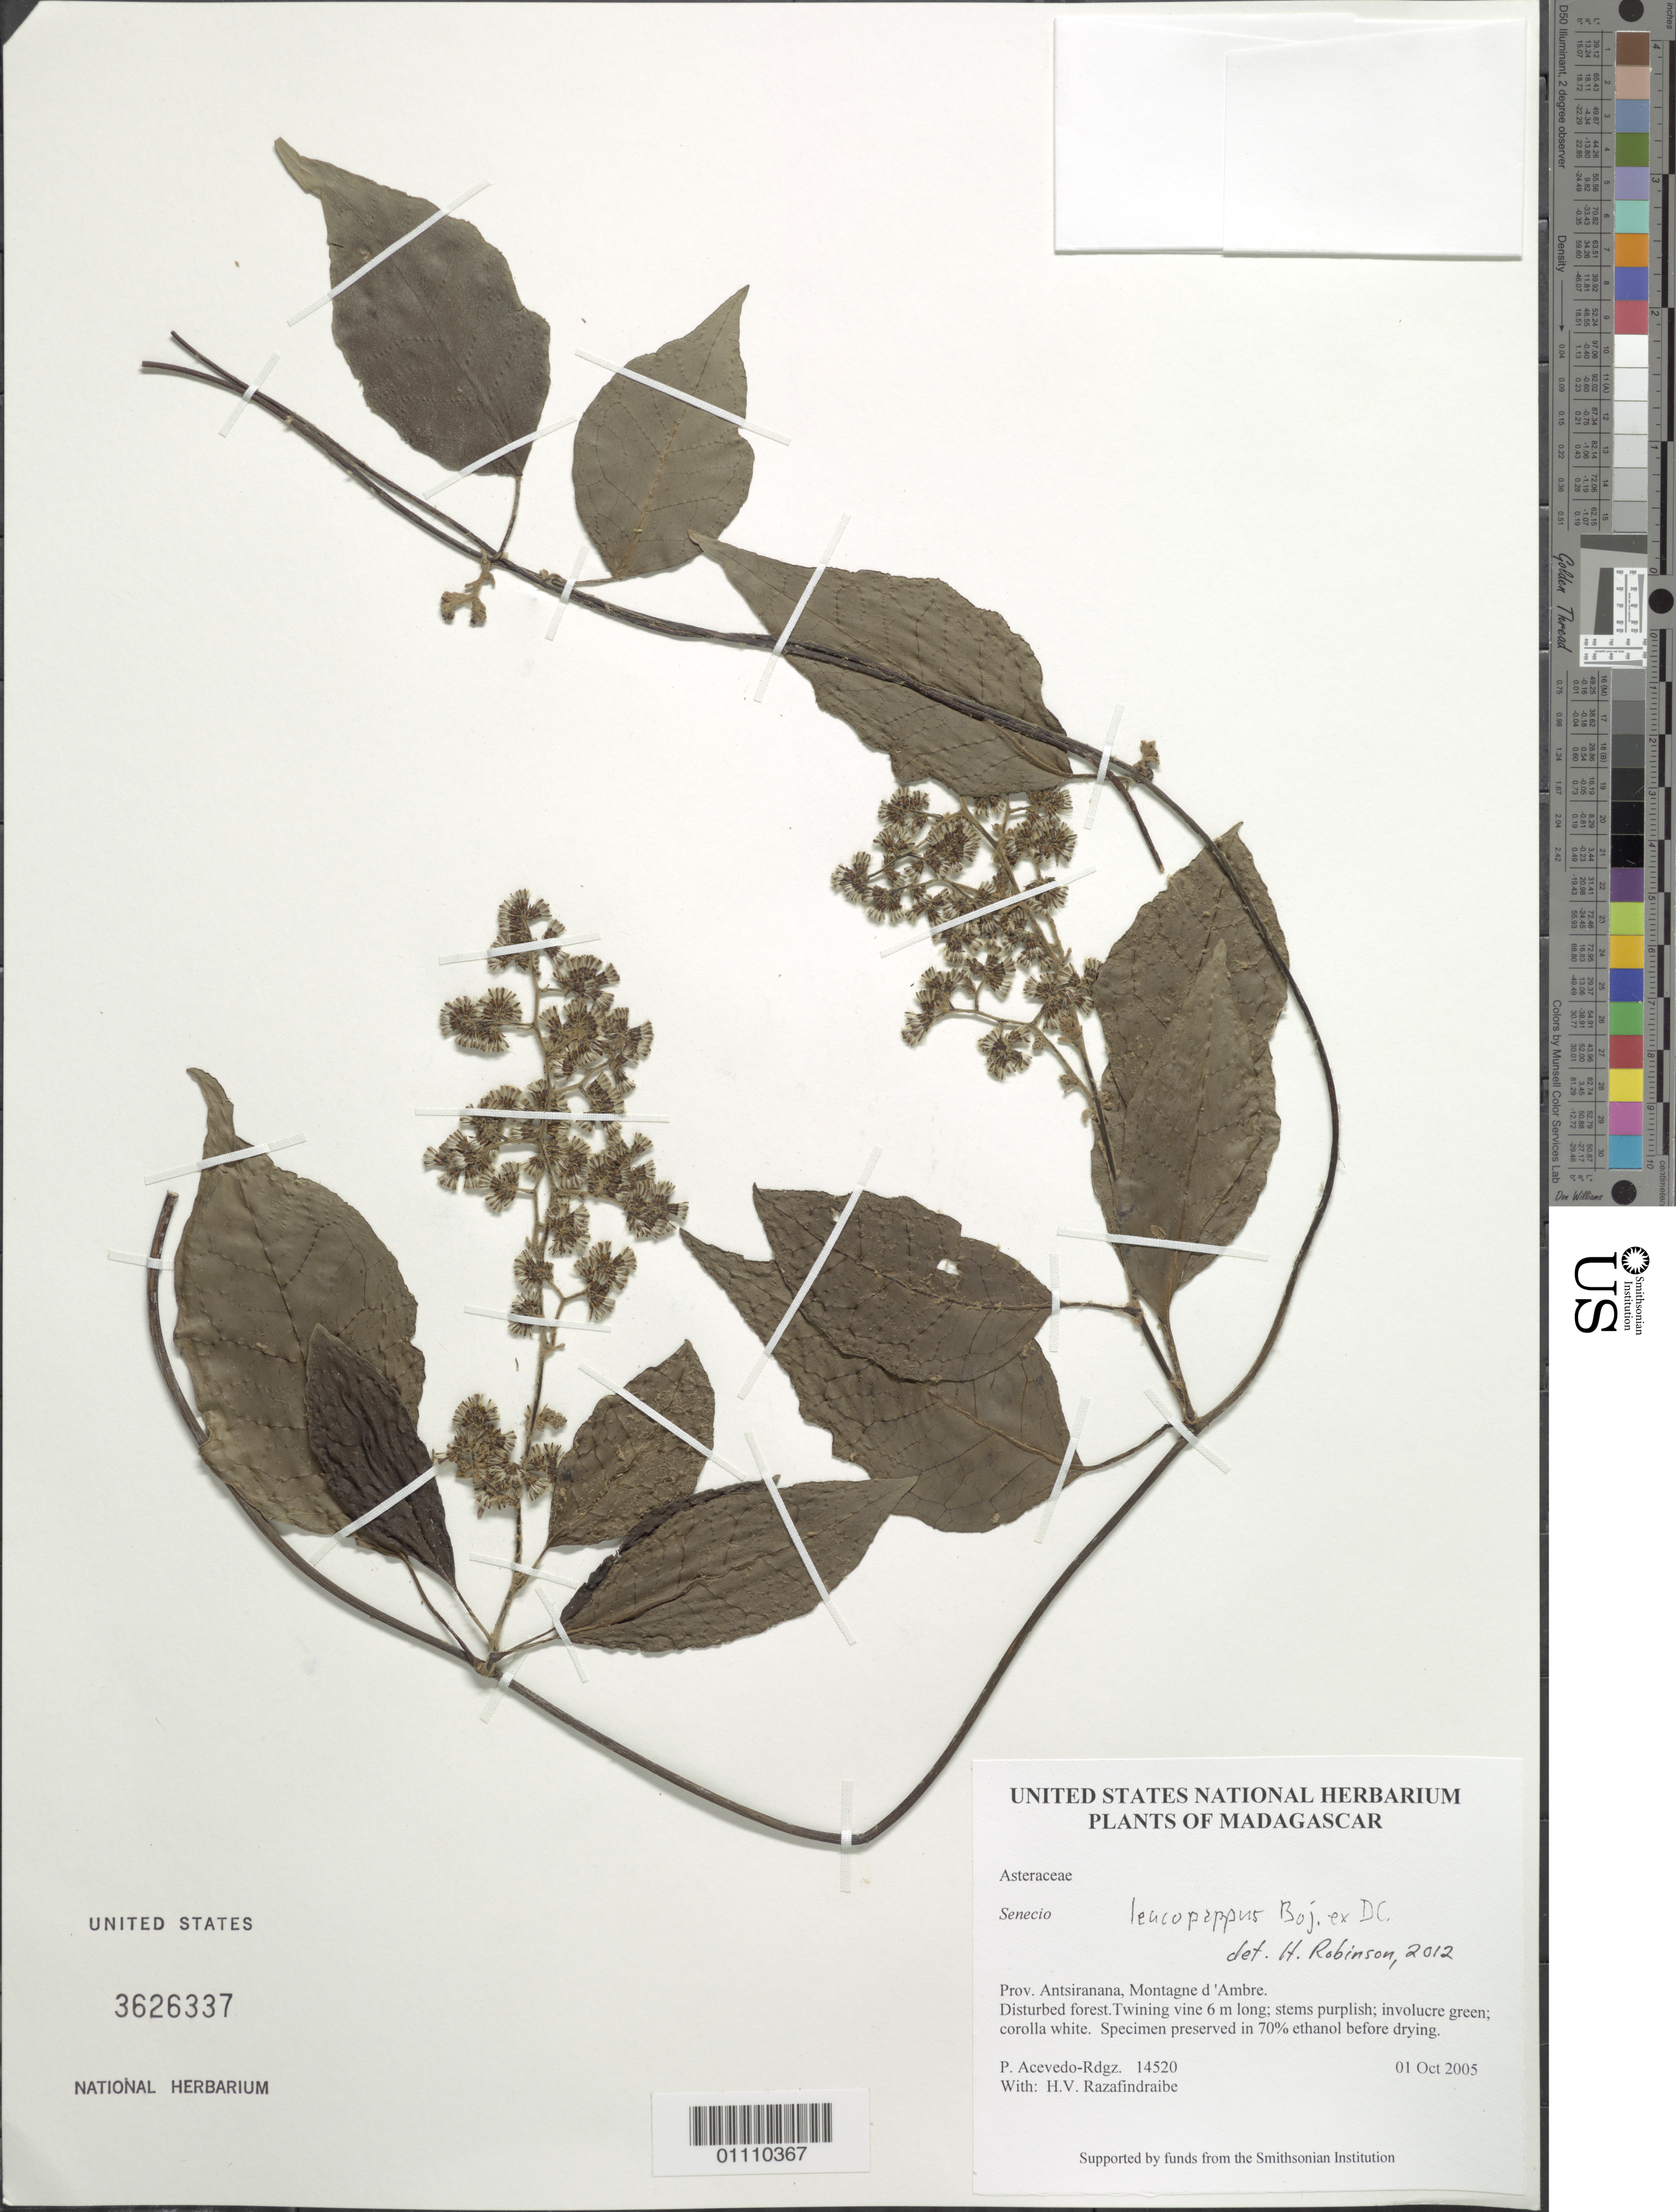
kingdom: Plantae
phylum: Tracheophyta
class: Magnoliopsida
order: Asterales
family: Asteraceae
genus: Senecio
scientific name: Senecio leucopappus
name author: (DC.) Bojer ex Humbert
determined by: Robinson, Harold E., (US)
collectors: P. Acevedo-Rodr. & H. Razafindraibe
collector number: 14520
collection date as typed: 01 Oct 2005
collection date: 2005-10-01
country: Madagascar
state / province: Diana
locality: Prov. Antsiranana, Montagne d 'Ambre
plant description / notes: US, NY, K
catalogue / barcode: US 3626337